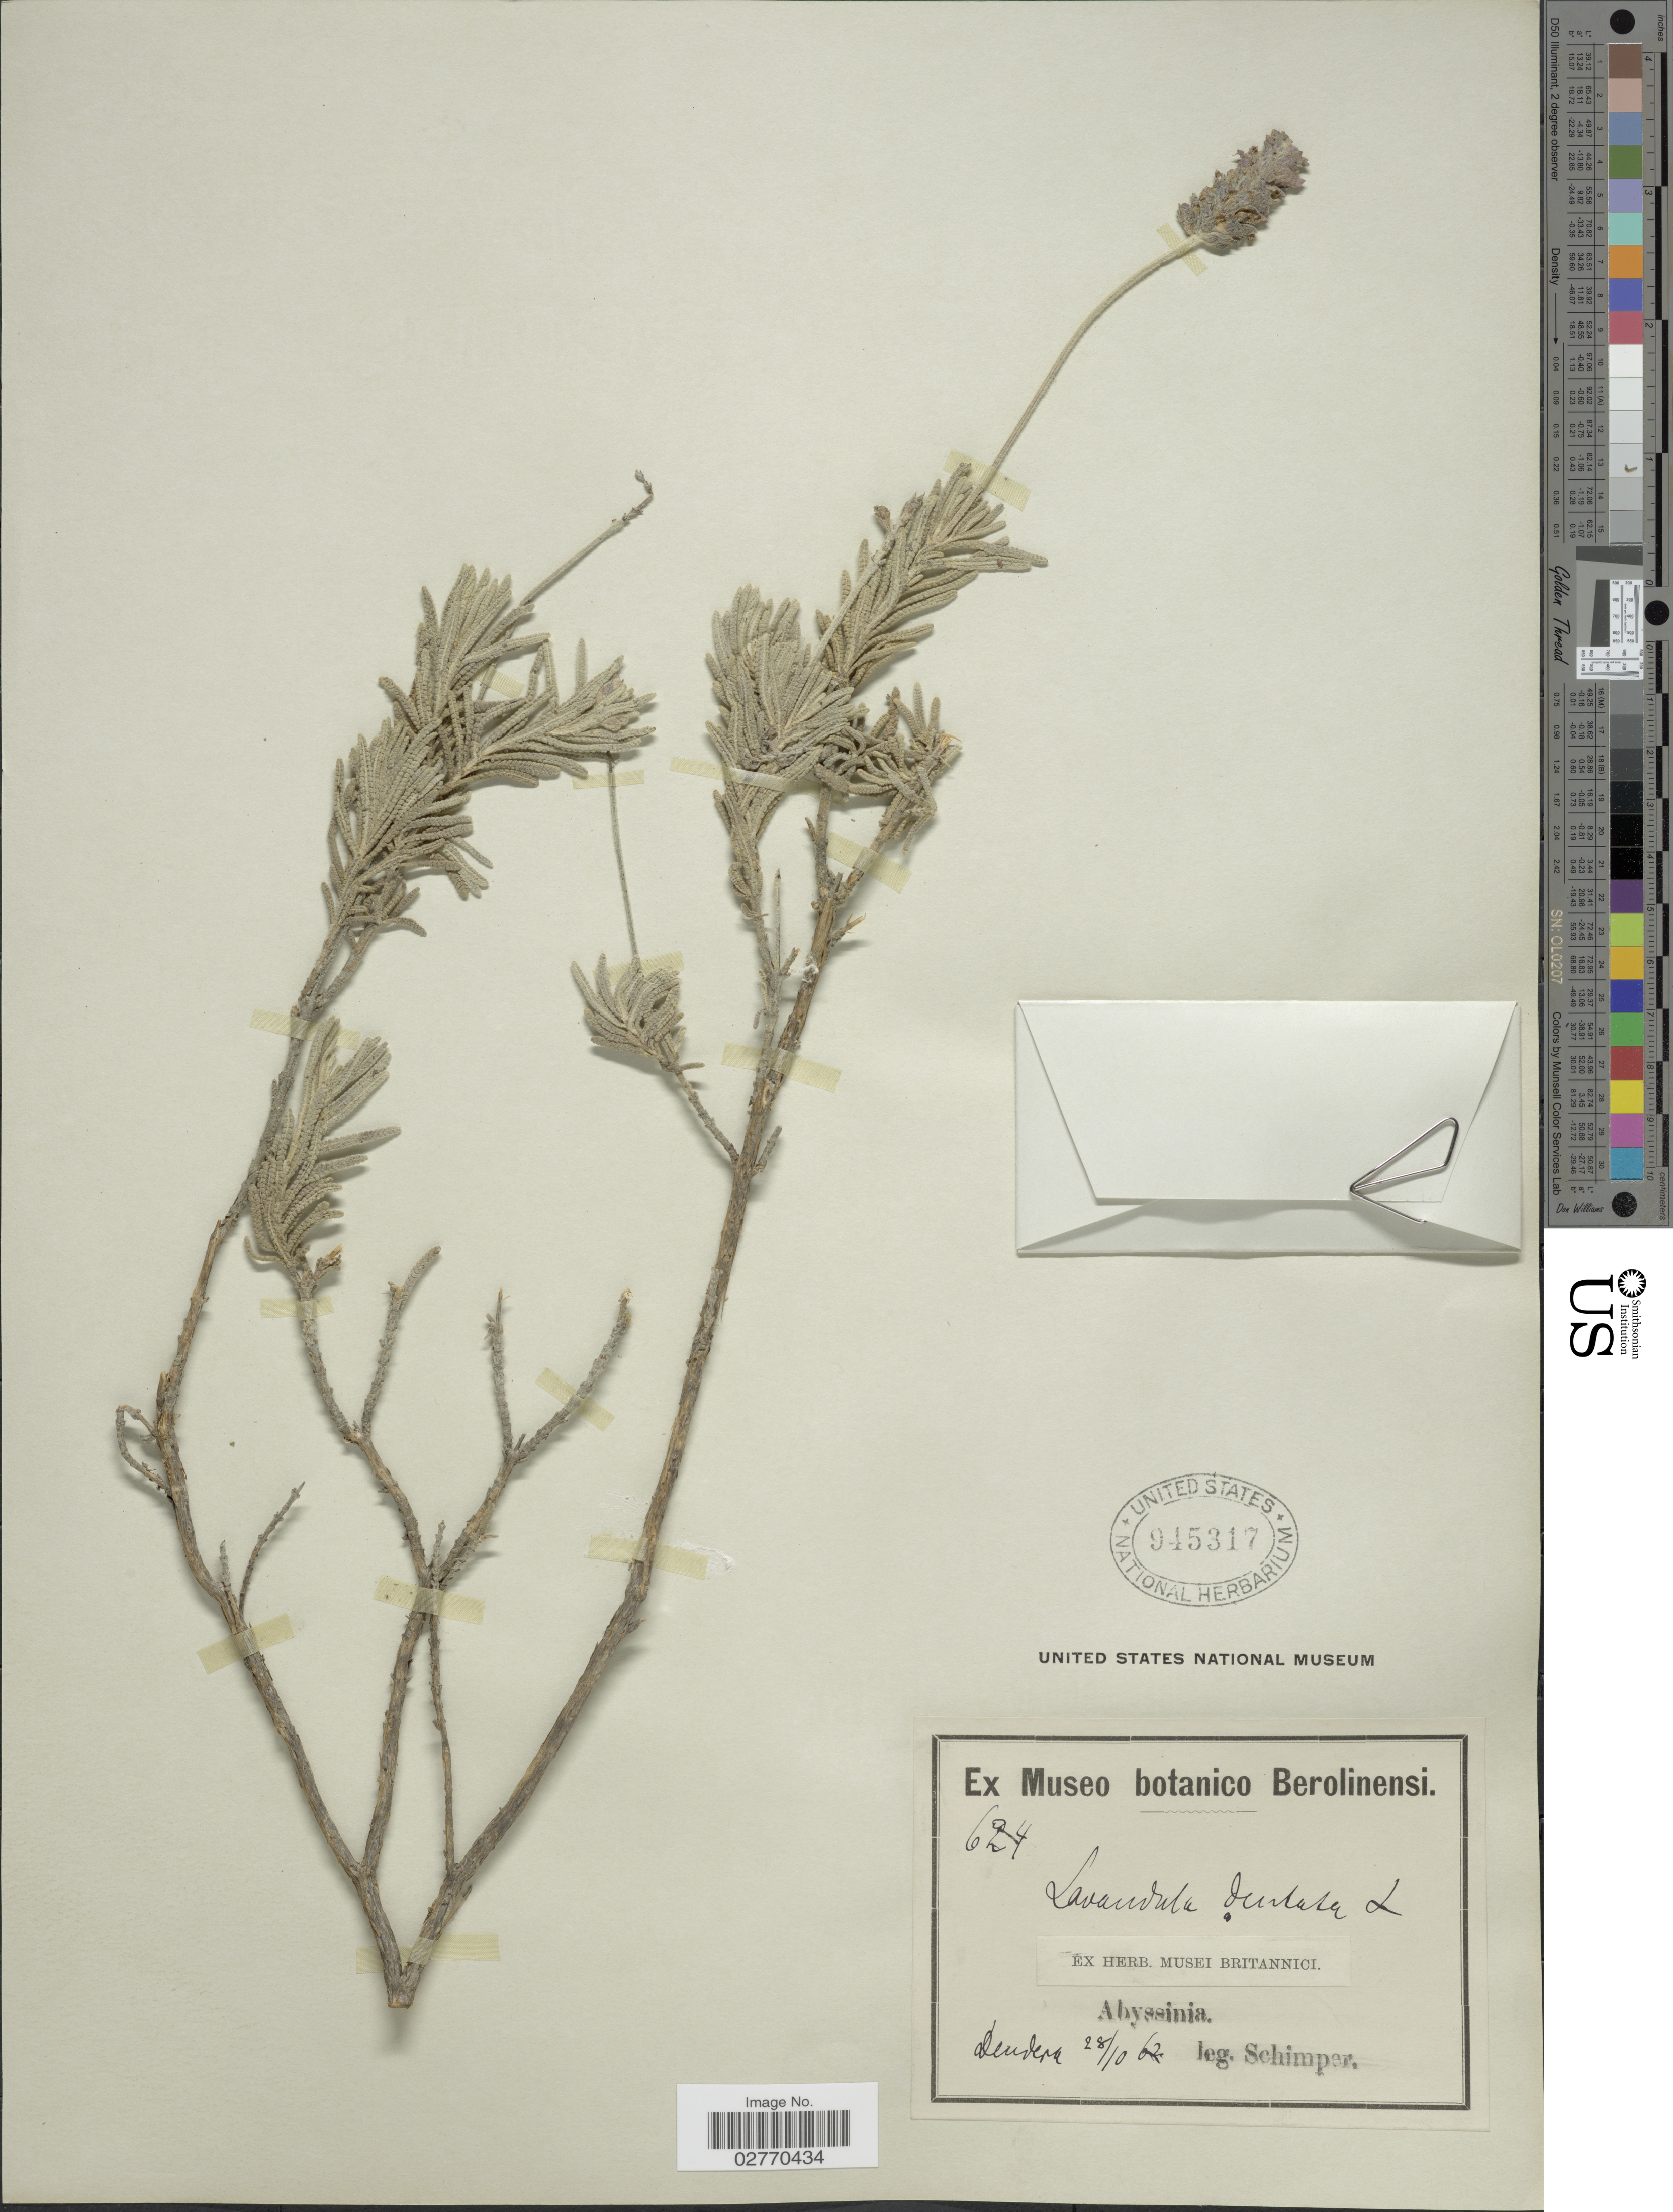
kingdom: Plantae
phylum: Tracheophyta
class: Magnoliopsida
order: Lamiales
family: Lamiaceae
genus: Lavandula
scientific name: Lavandula dentata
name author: L.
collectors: -. Schimper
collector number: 624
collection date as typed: Transcribed d/m/y: 28/10/62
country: Eritrea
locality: Abyssinia, Dendera.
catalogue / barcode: US 945317